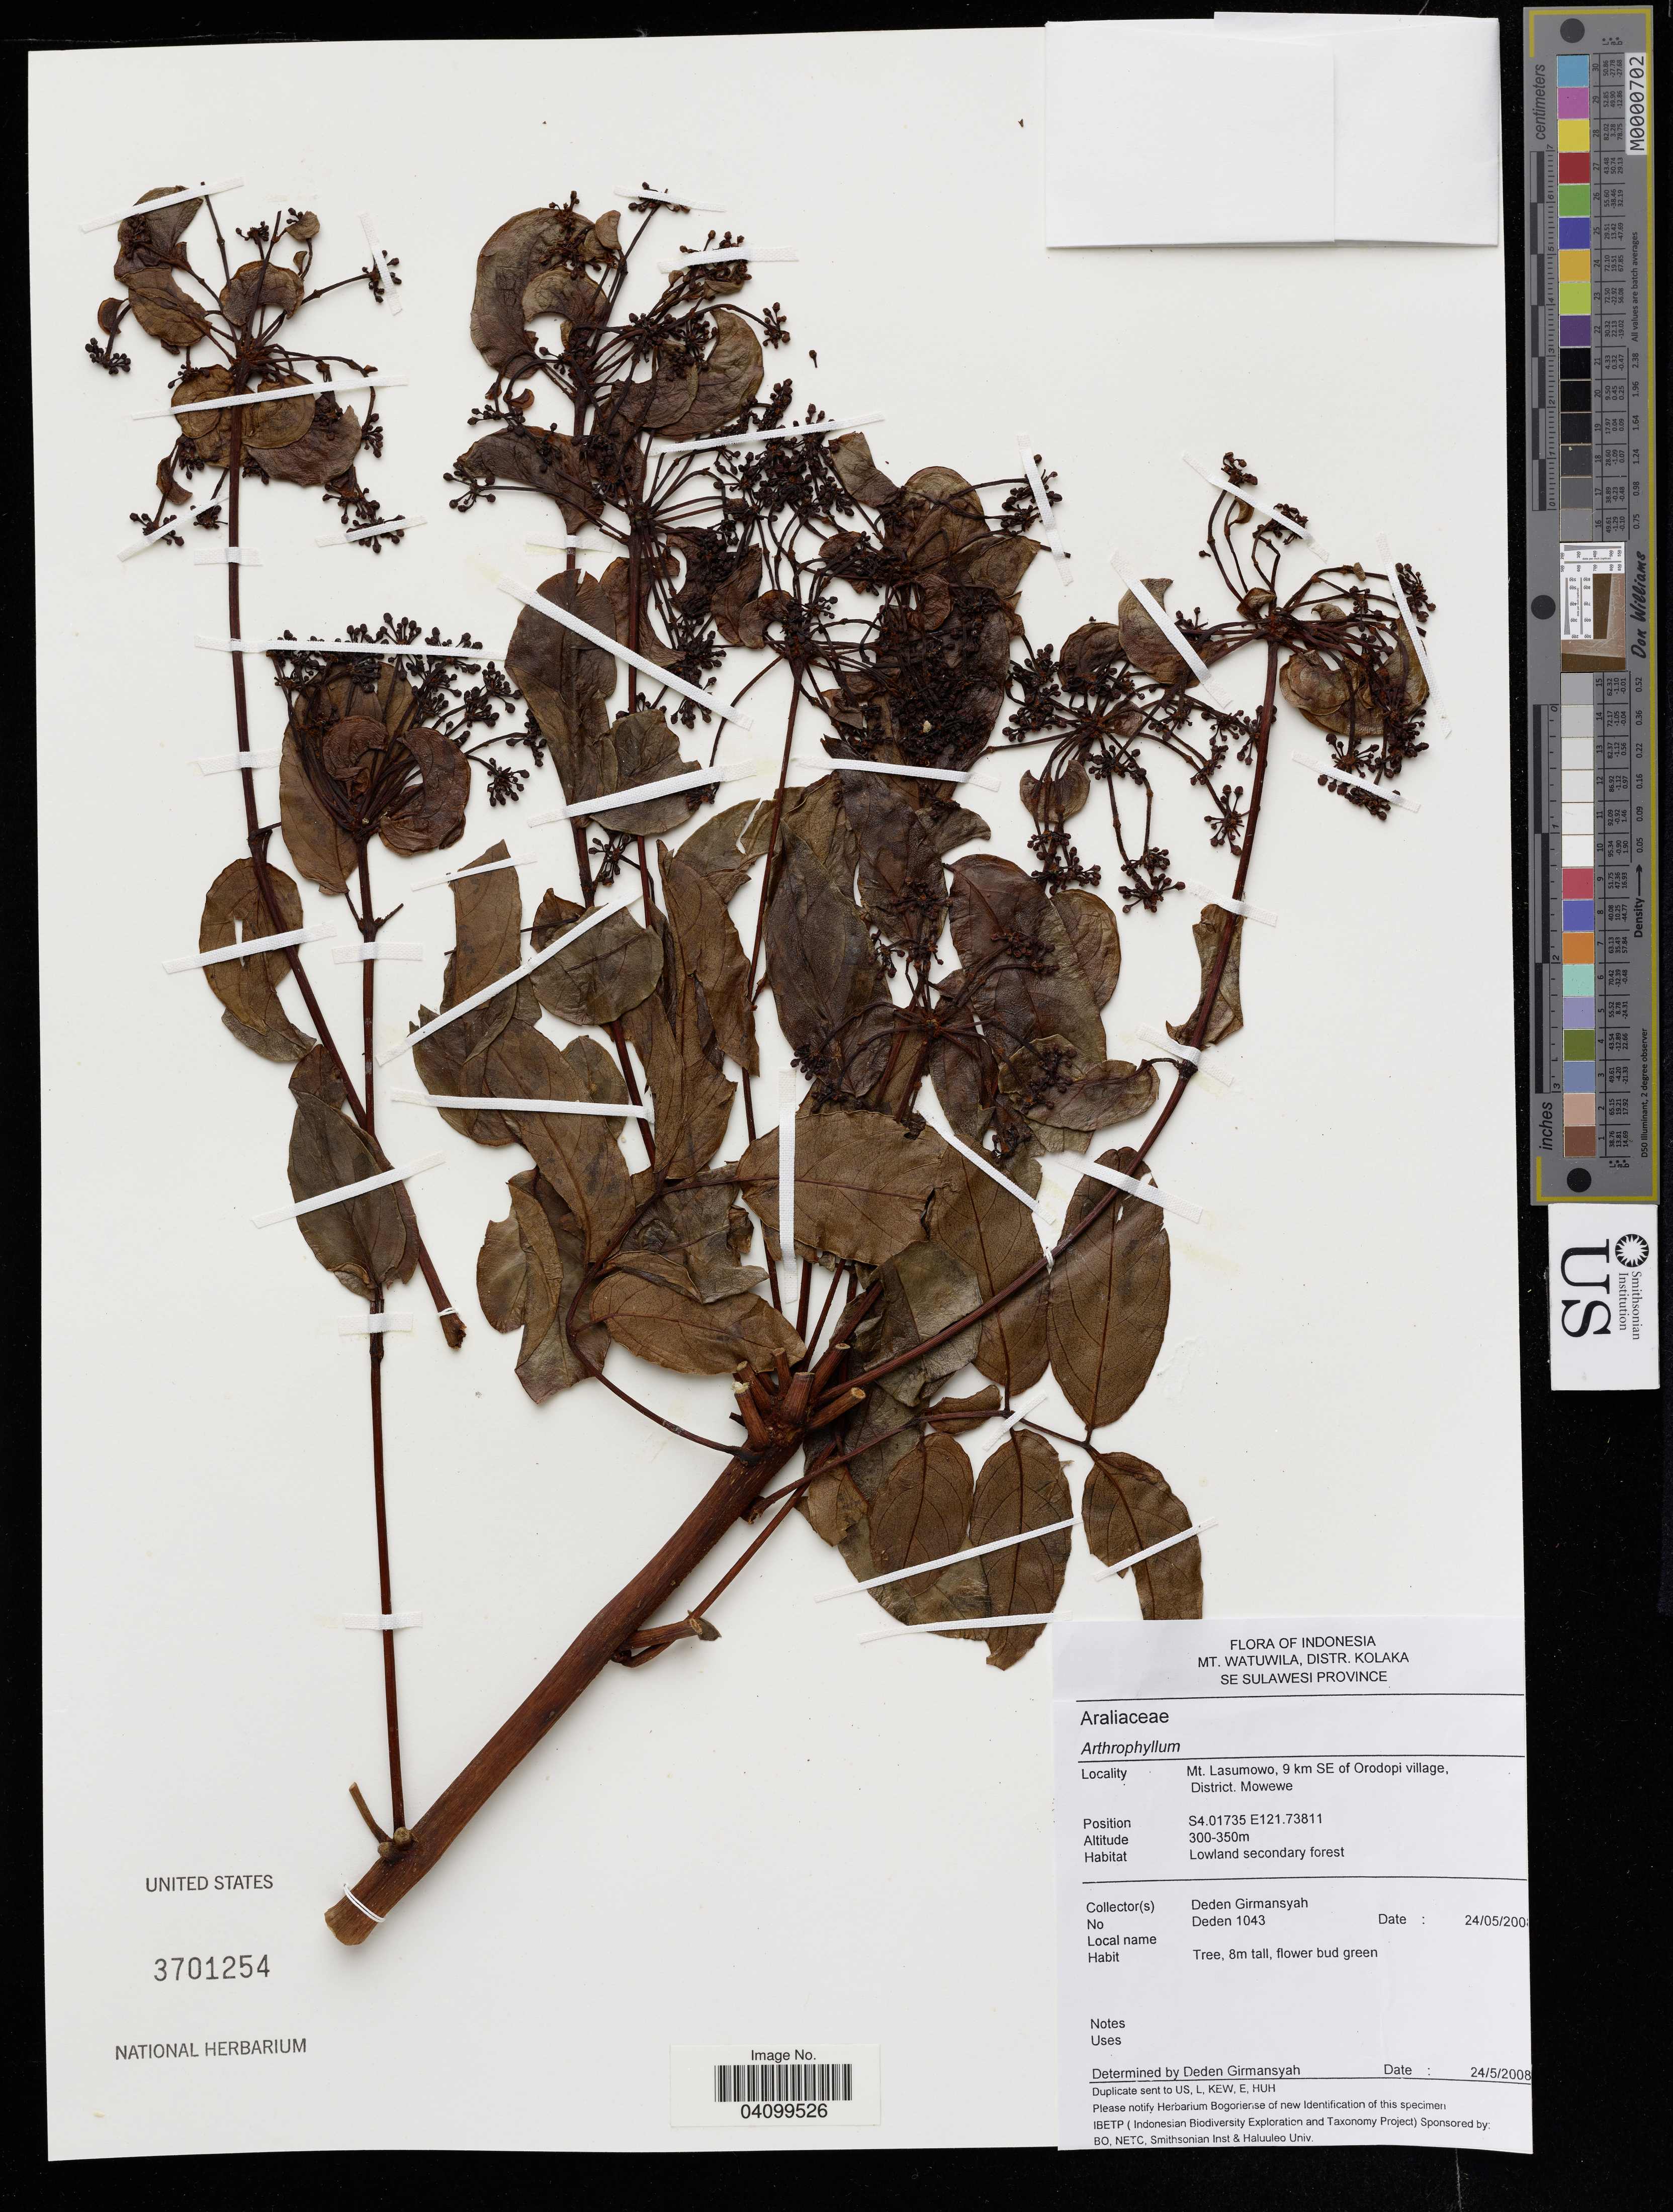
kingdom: Plantae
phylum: Tracheophyta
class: Magnoliopsida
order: Apiales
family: Araliaceae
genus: Arthrophyllum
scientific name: Arthrophyllum sp.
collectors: G. Deden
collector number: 1043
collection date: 2008-05-24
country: Indonesia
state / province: Sulawesi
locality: Mt. Watuwila, Distr. Kolaka. Mt. Lasumowo, 9 km SE of Orodopi village, District. Mowewe.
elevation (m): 300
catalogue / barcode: US 3701254